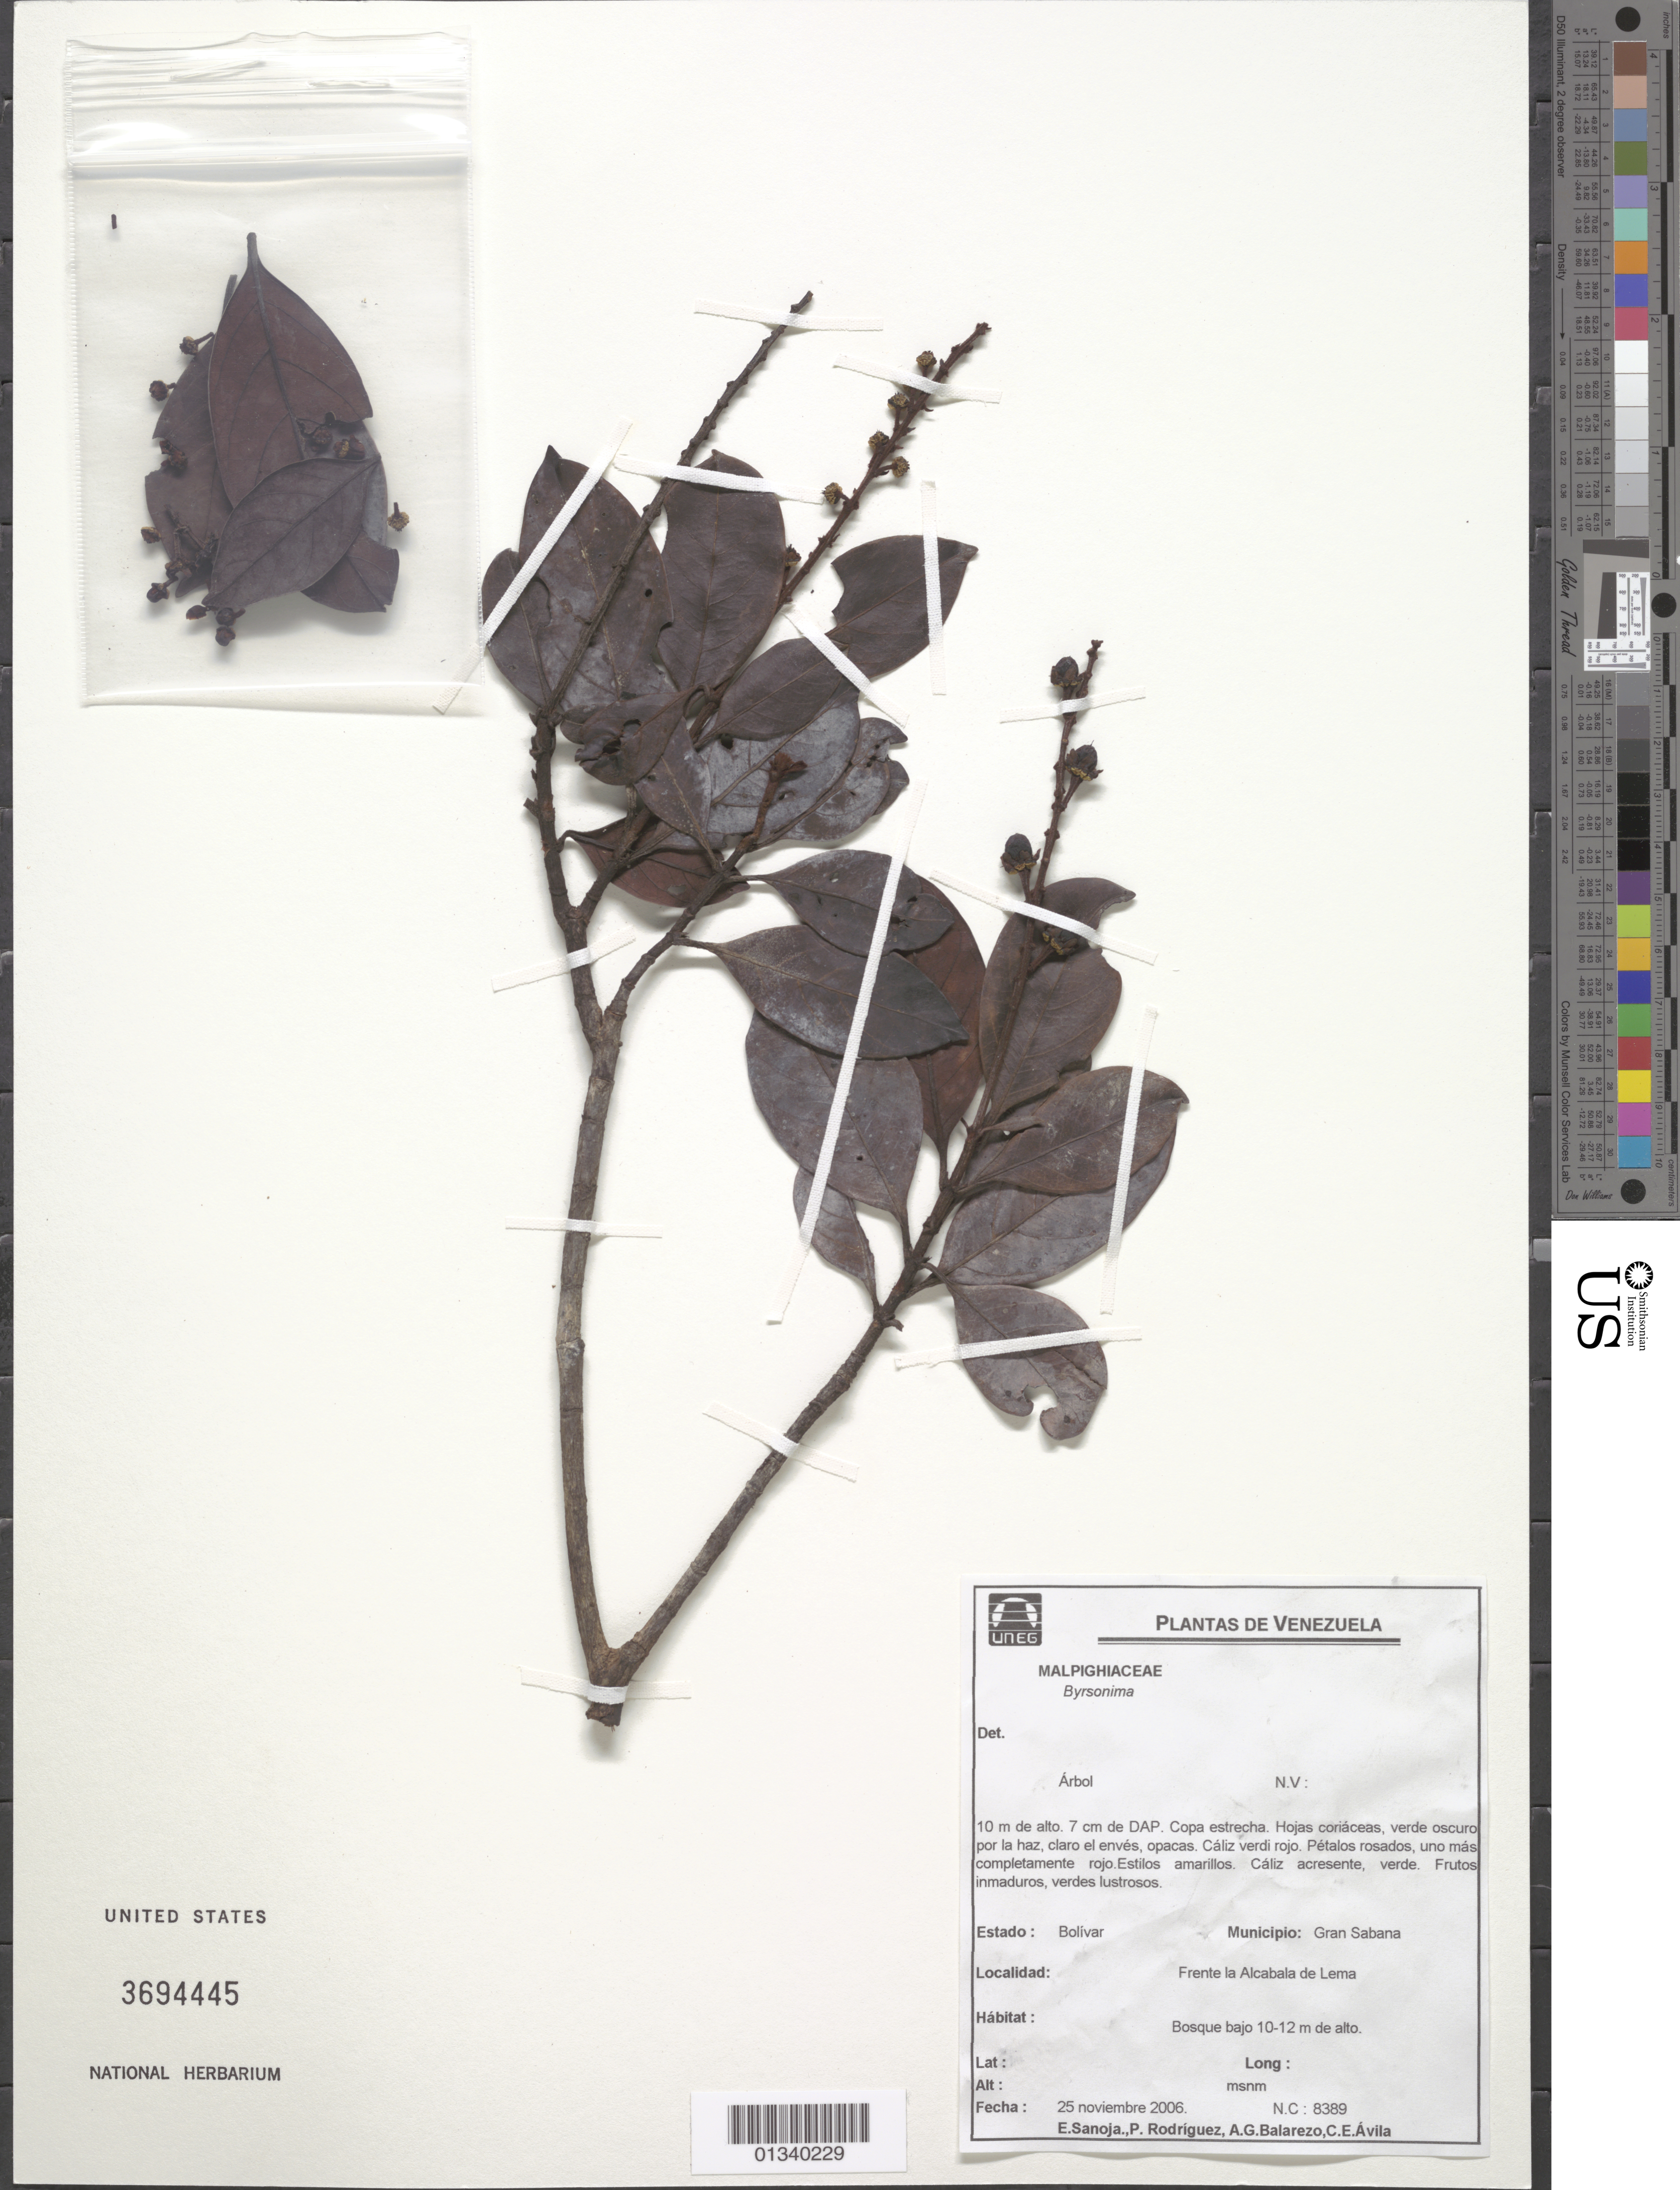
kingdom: Plantae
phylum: Tracheophyta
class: Magnoliopsida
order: Malpighiales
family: Malpighiaceae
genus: Byrsonima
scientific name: Byrsonima sp.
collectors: E. Sanoja, P. Rodriguez, A. Balarezo & C. Avila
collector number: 8389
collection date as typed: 25 November 2006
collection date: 2006-11-25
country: Venezuela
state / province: Bolivar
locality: Gran Sabana; Frente la Alcabala de Lema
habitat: Bosque bajo 10-12 m de alto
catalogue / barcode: US 3694445